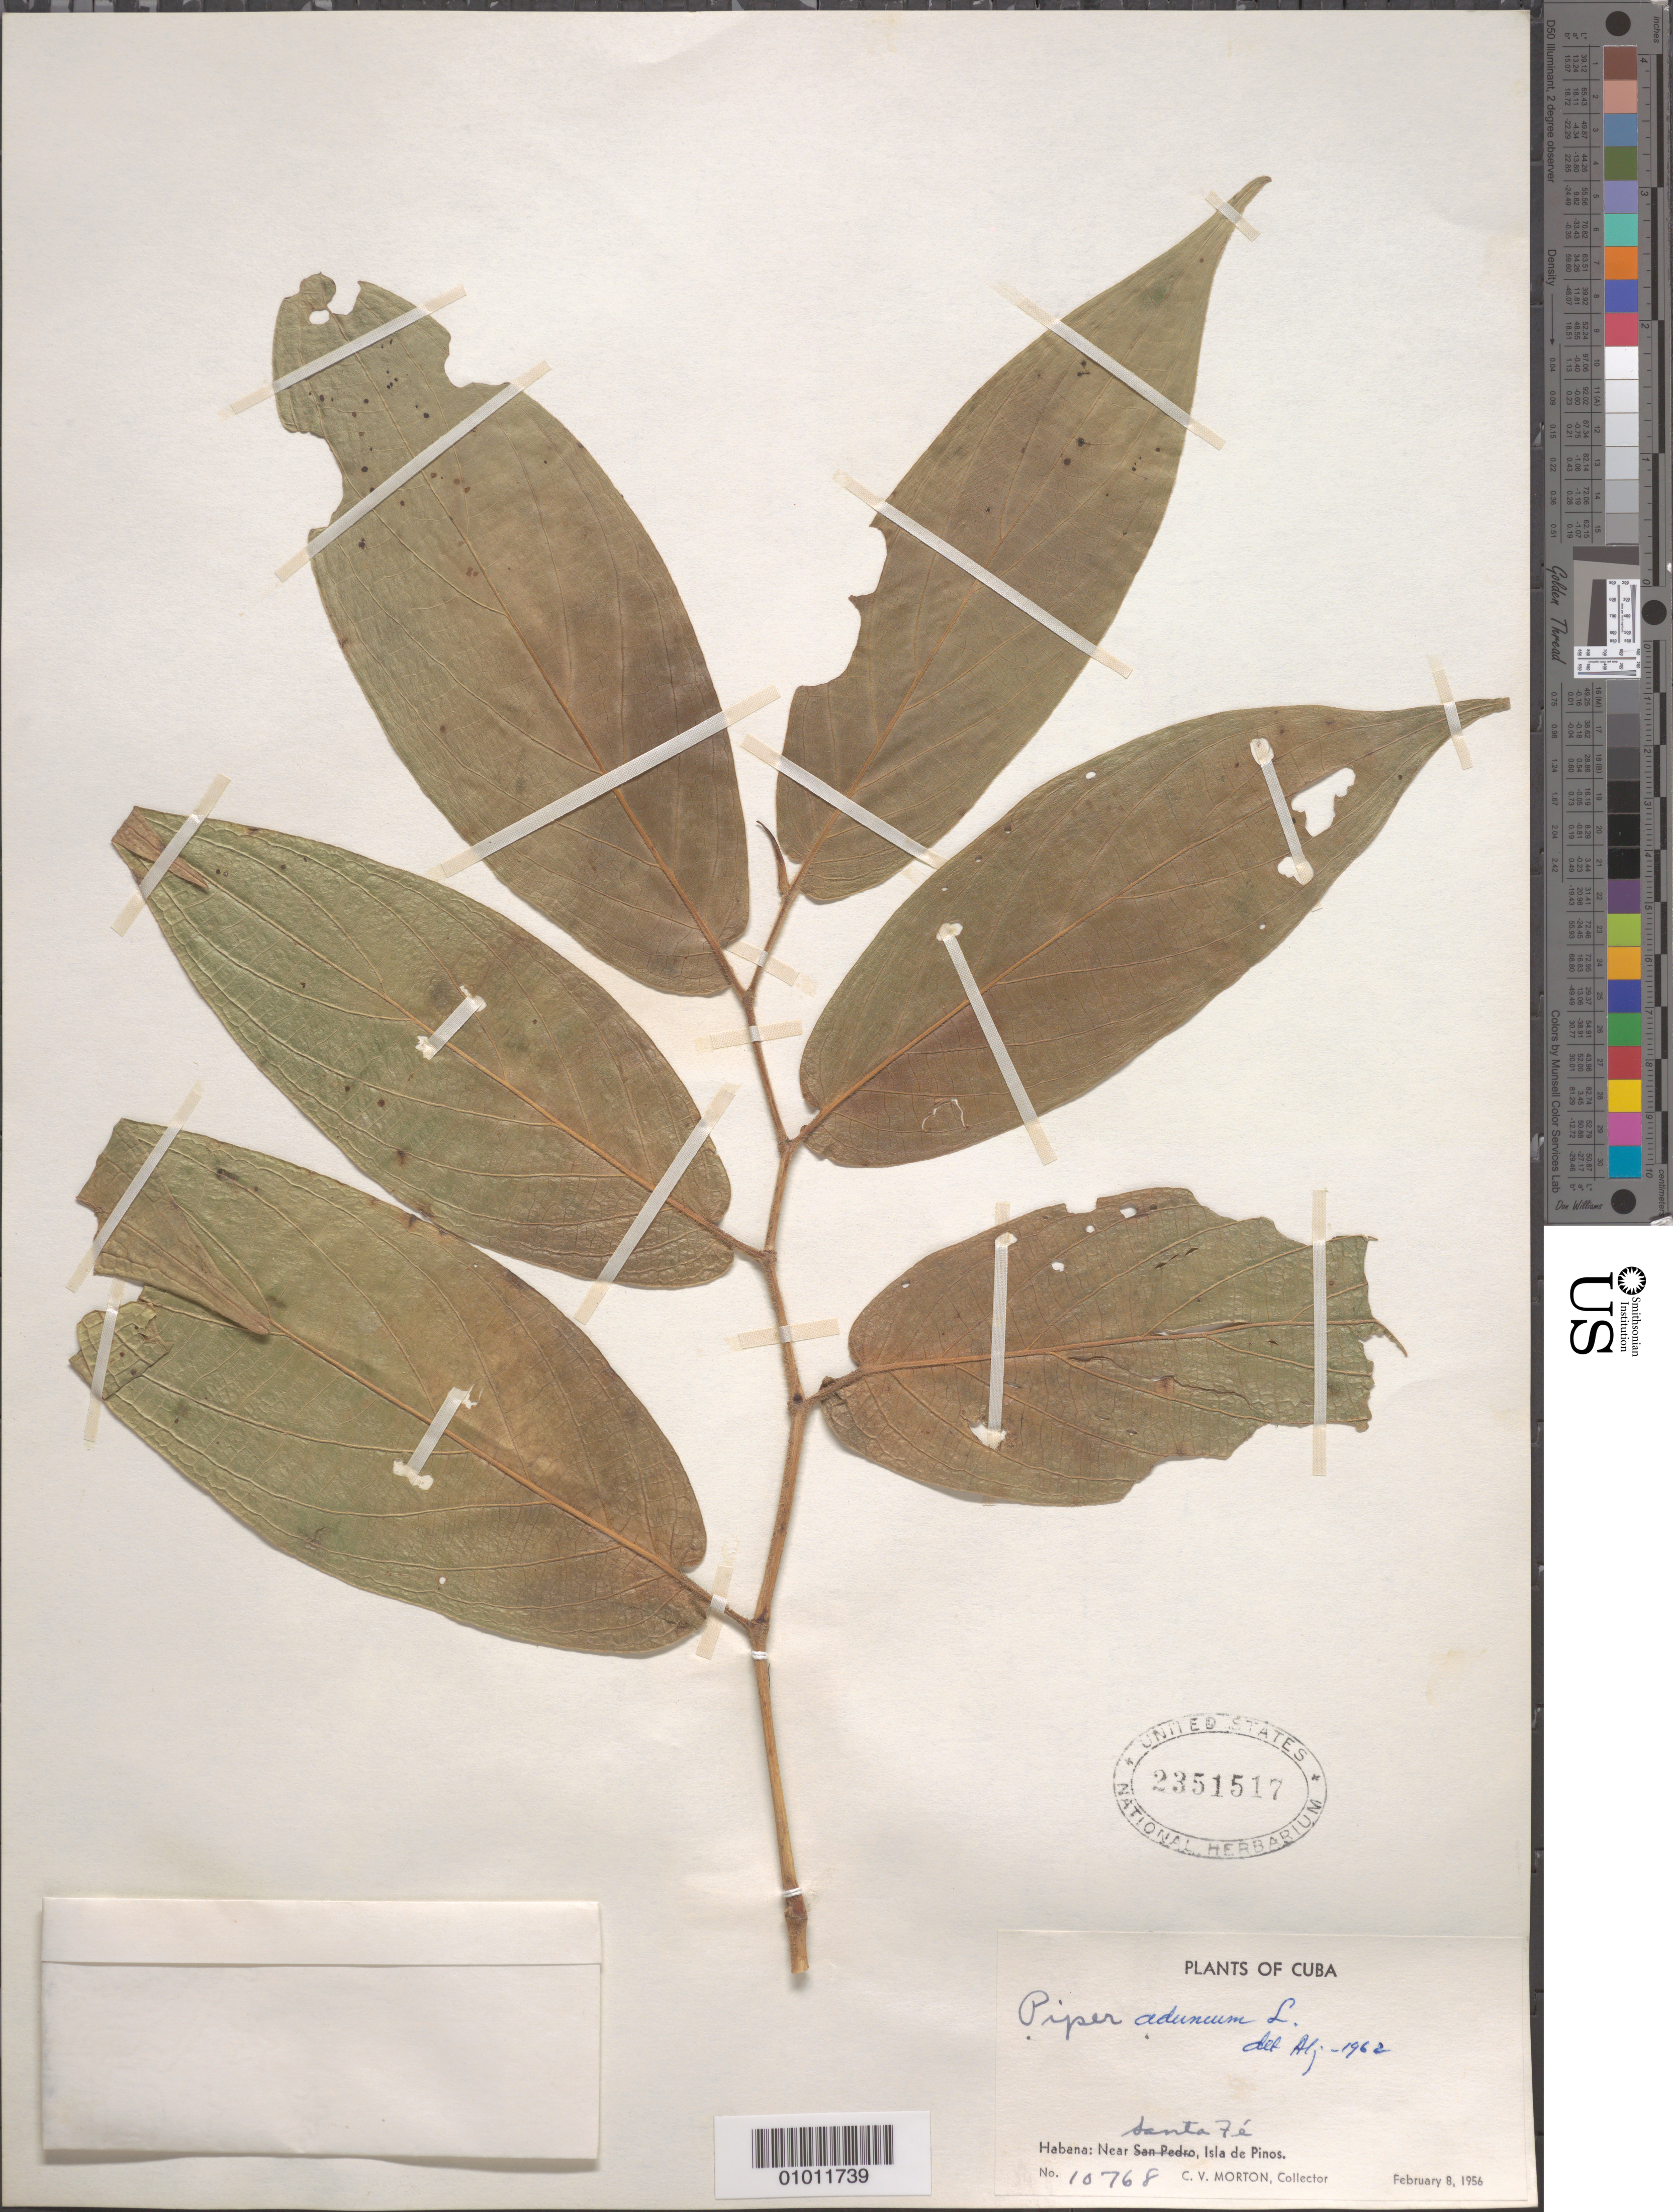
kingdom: Plantae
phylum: Tracheophyta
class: Magnoliopsida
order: Piperales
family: Piperaceae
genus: Piper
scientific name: Piper aduncum var. aduncum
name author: L.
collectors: C. V. Morton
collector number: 10768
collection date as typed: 08 Feb 1956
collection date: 1956-02-08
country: Cuba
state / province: La Habana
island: Cuba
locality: near Santa Fe, Isla de Pinos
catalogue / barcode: US 2351517